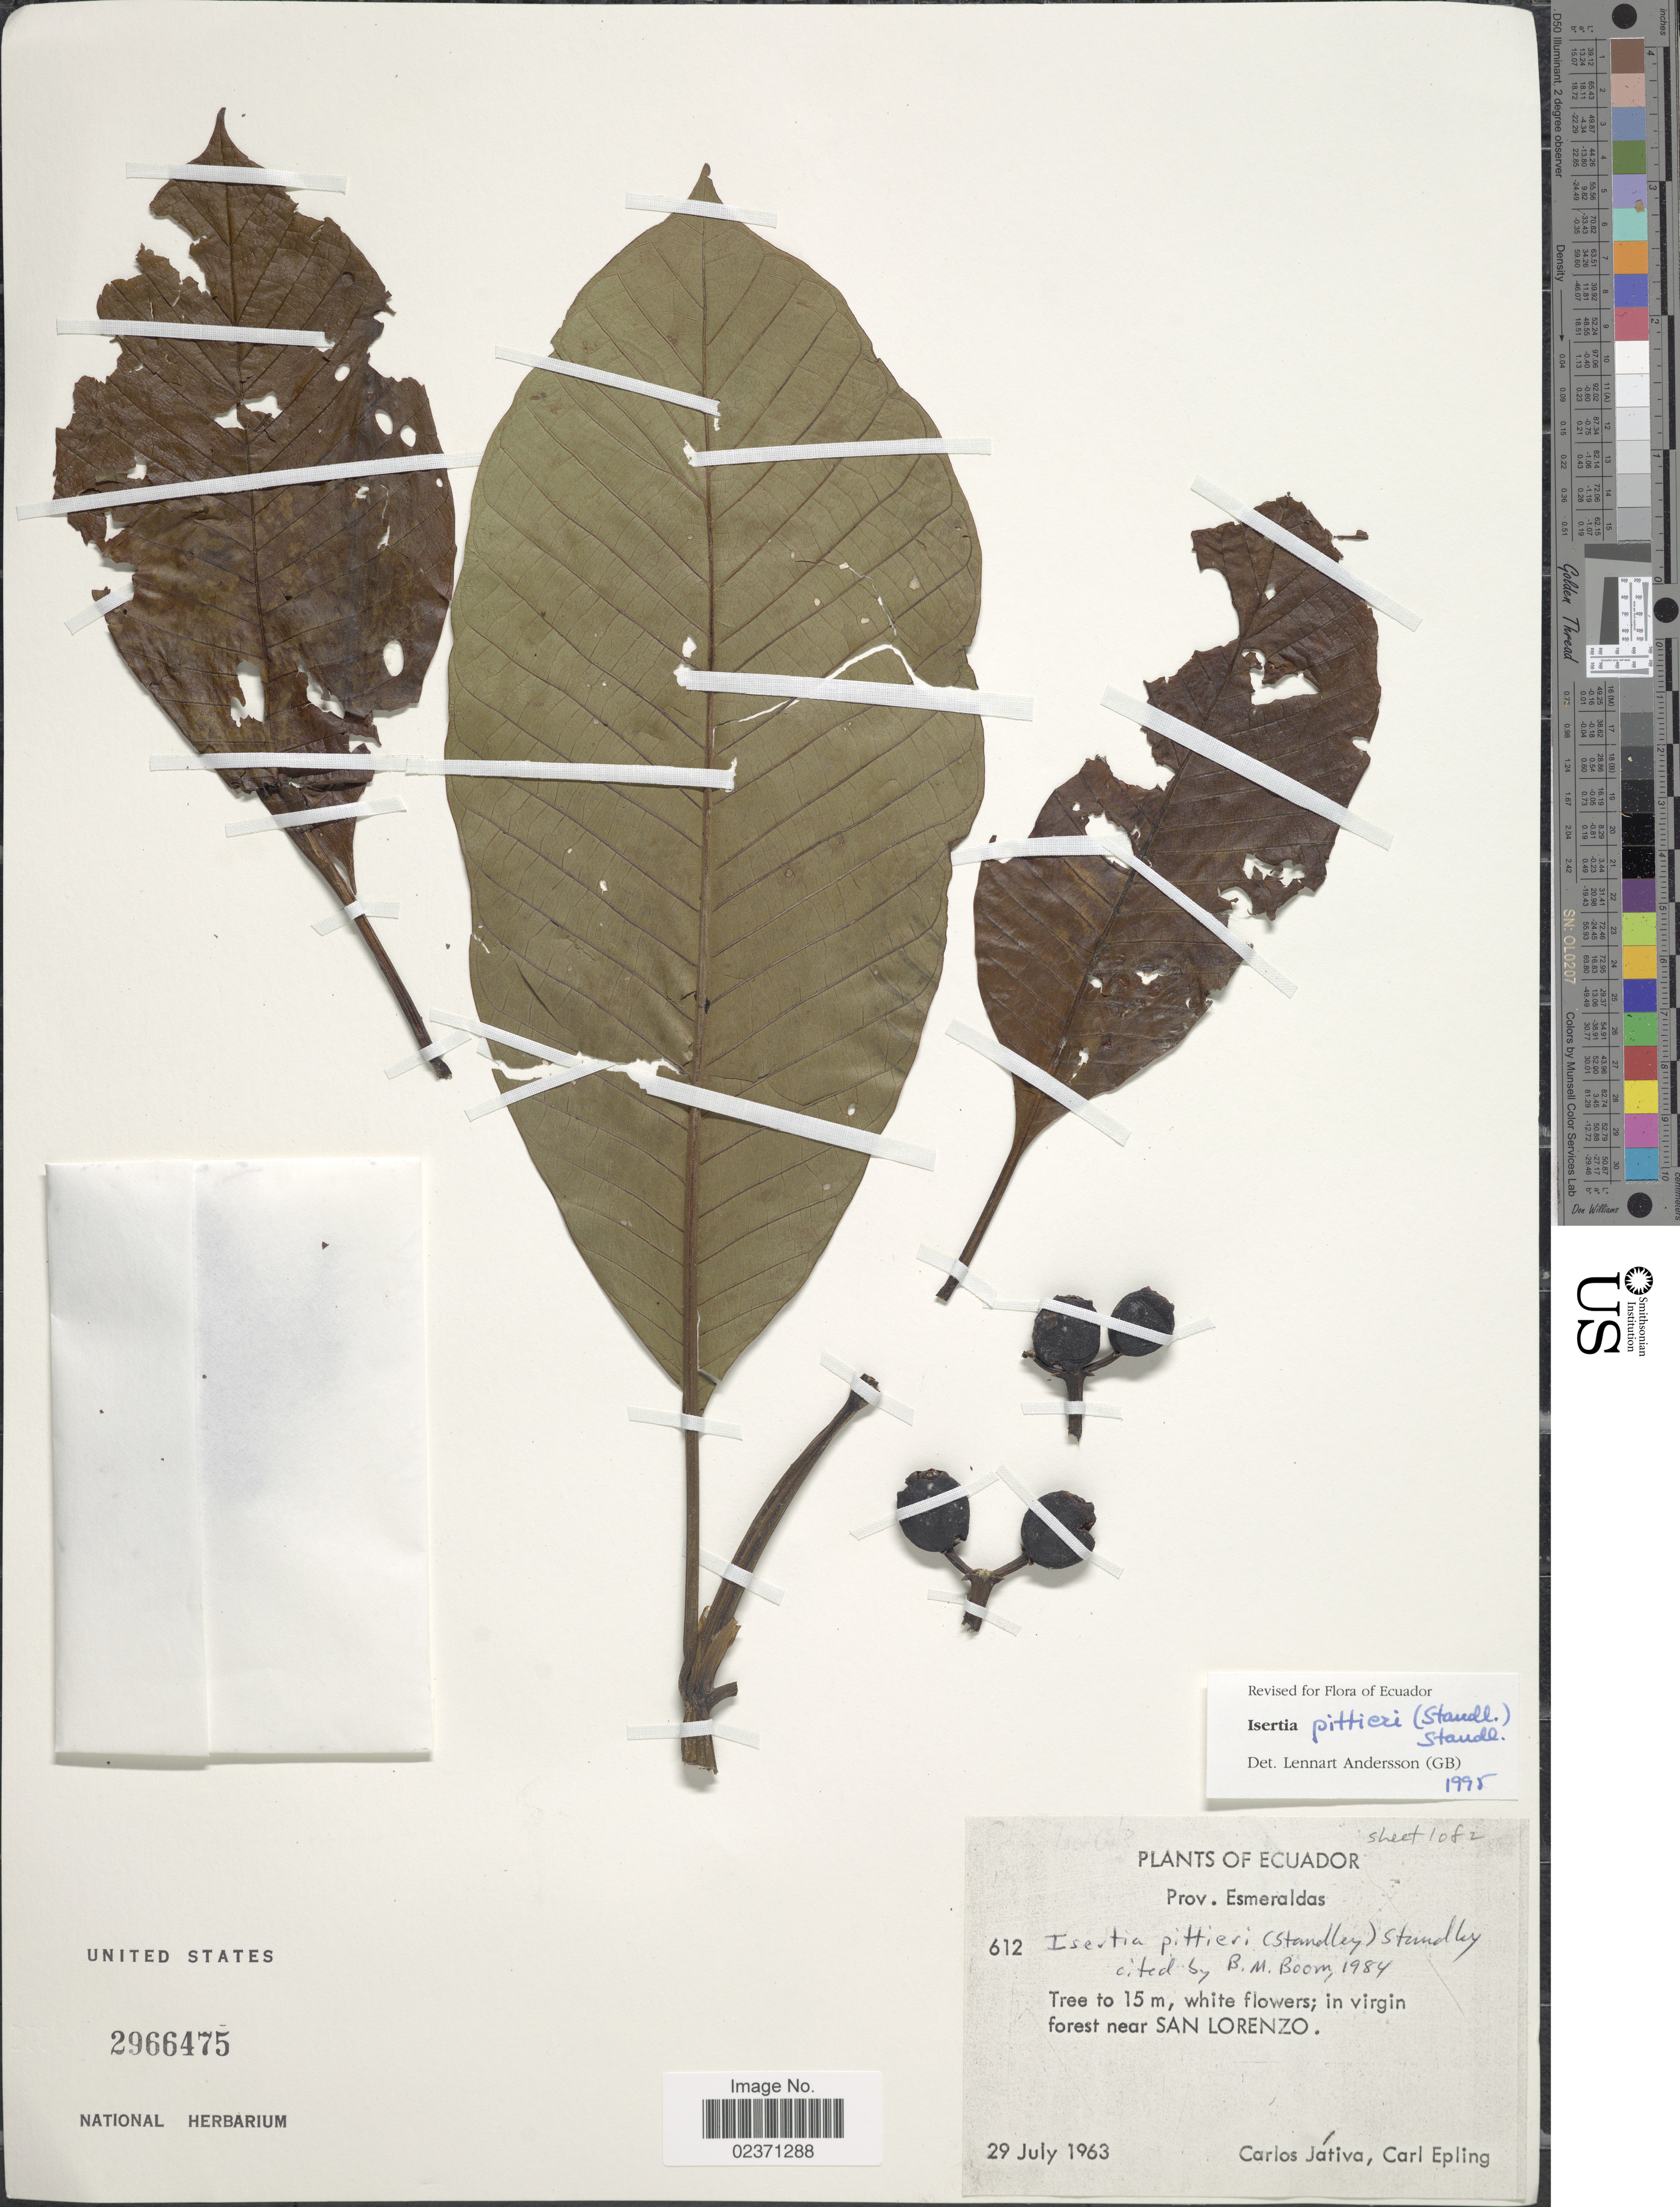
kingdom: Plantae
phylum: Tracheophyta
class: Magnoliopsida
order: Gentianales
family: Rubiaceae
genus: Isertia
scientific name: Isertia pittieri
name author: (Standl.) Standl.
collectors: C. D. Játiva & C. C. Epling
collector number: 612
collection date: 1963-07-29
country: Ecuador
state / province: Esmeraldas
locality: Prov. Esmeraldas. In virgin forest near San Lorenzo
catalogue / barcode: US 2966475